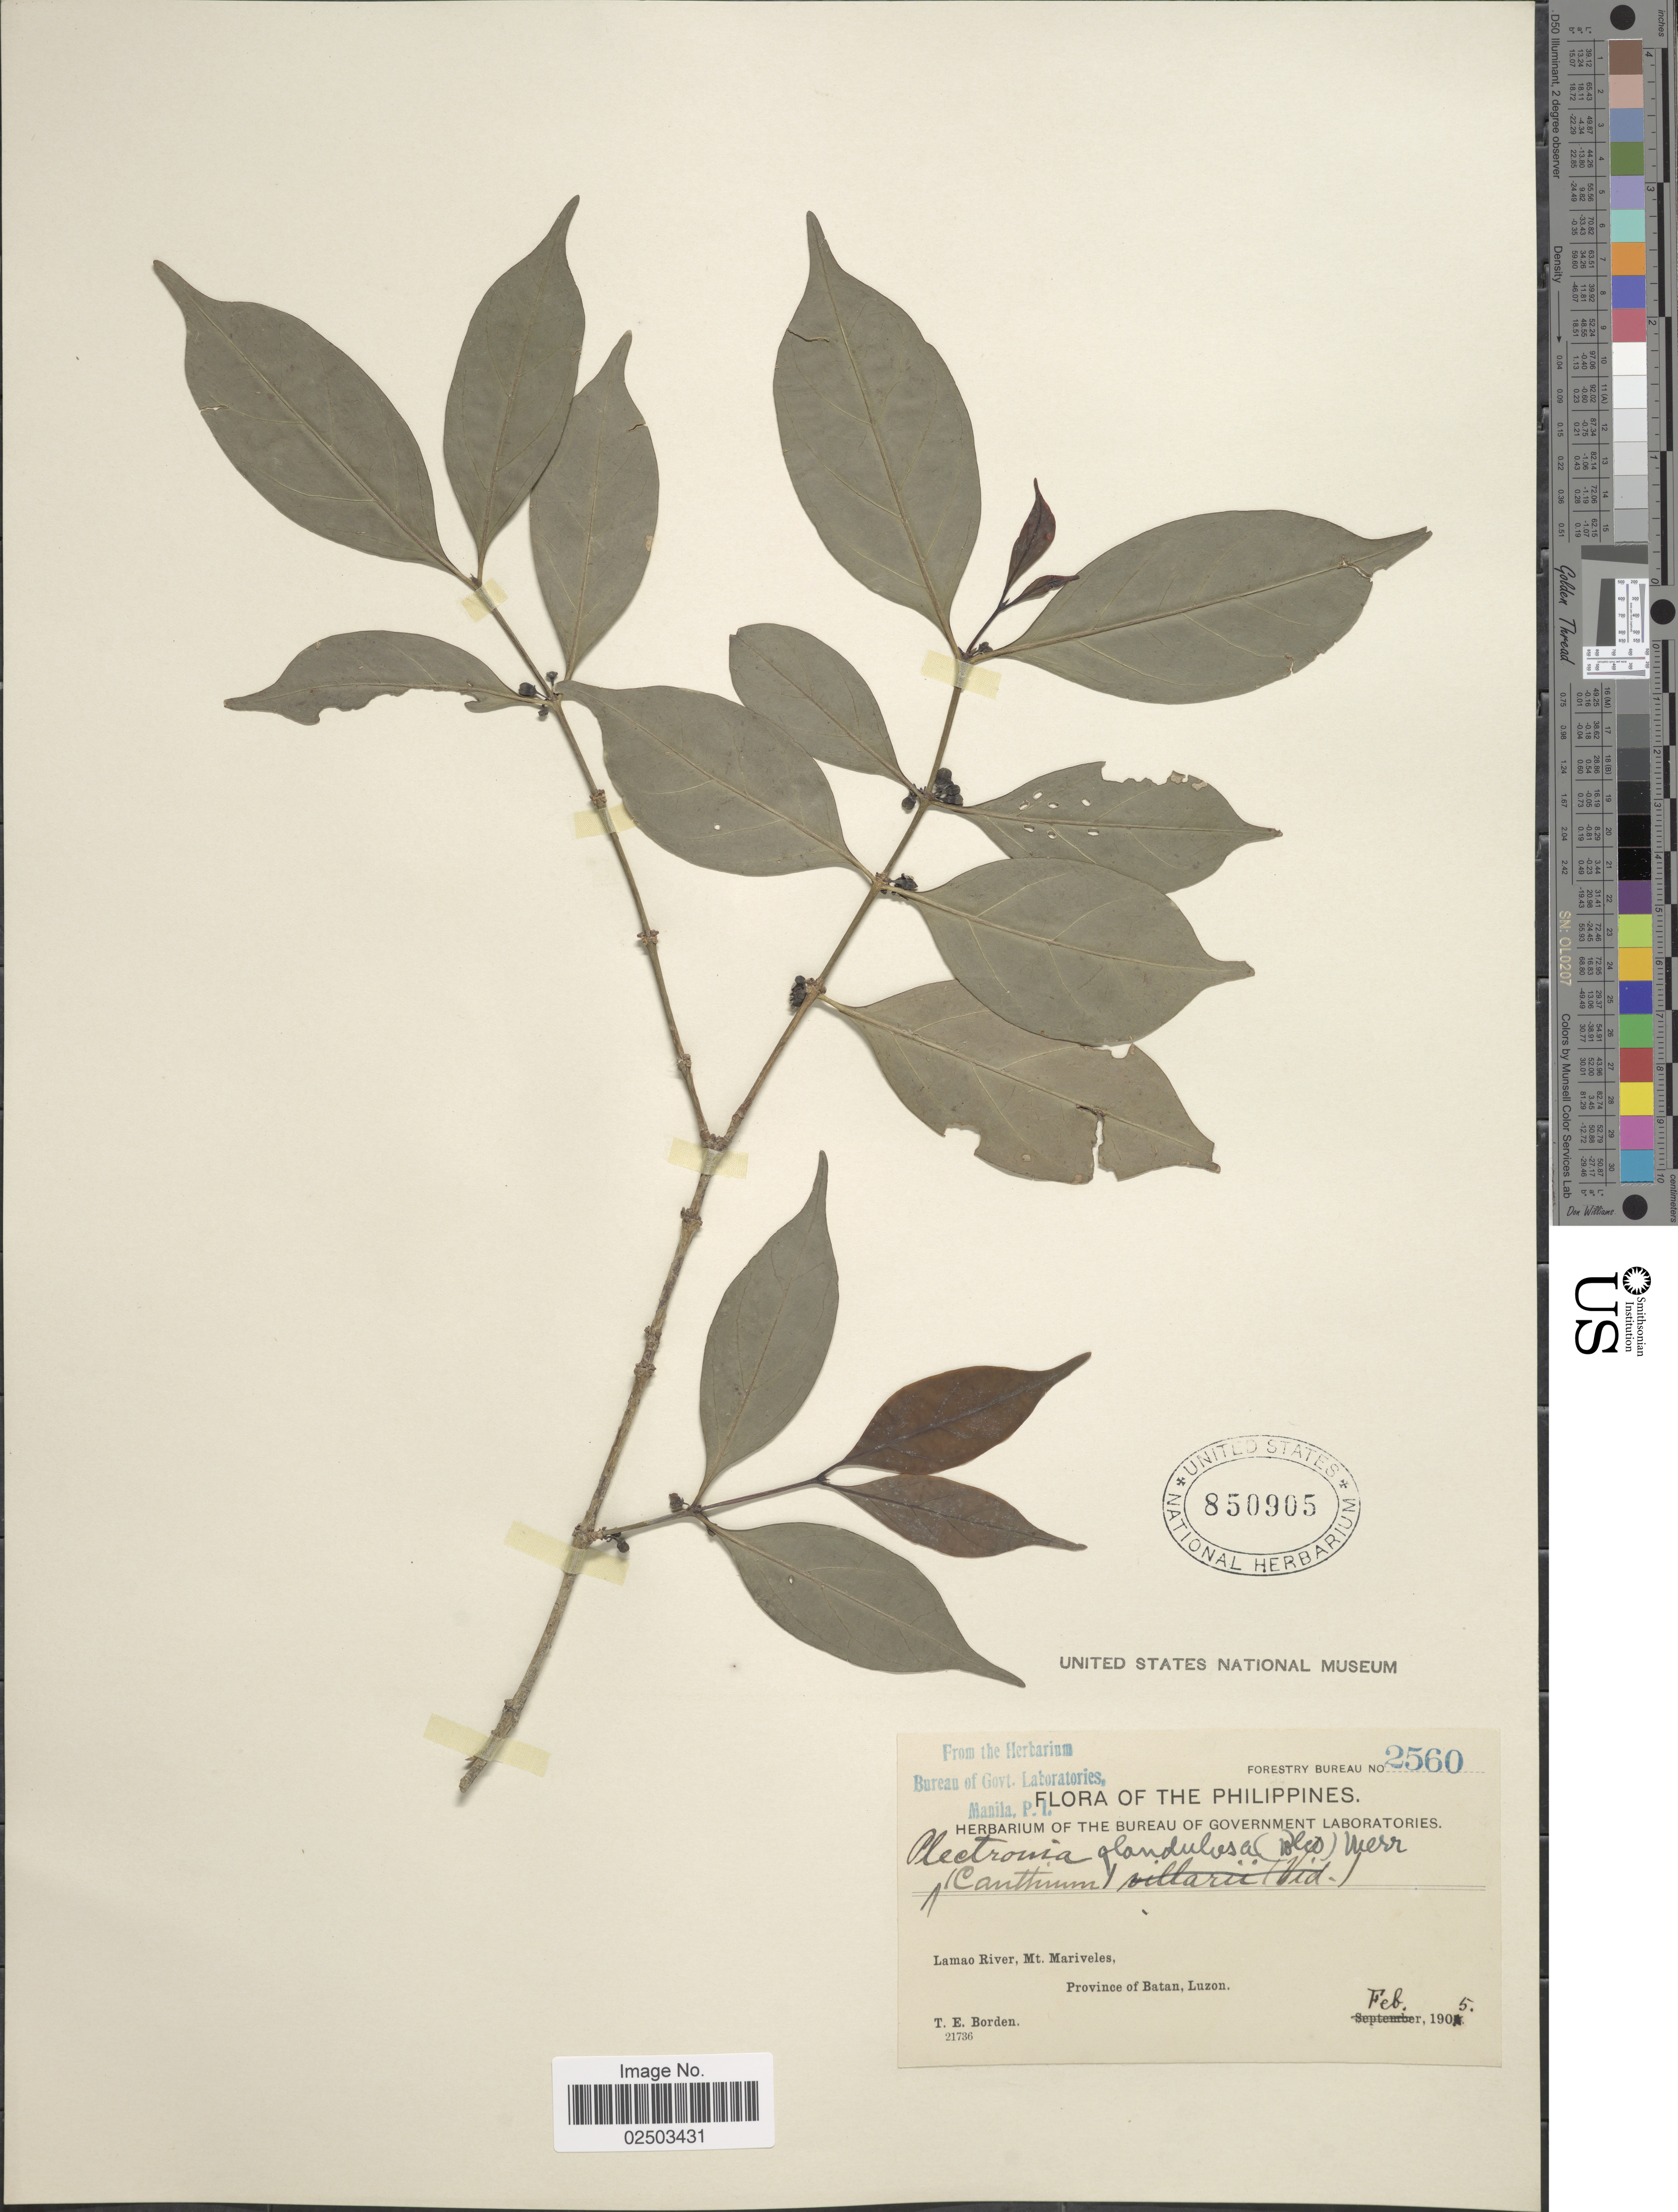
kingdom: Plantae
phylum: Tracheophyta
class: Magnoliopsida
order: Gentianales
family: Rubiaceae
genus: Canthium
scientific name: Canthium glandulosum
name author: (Blanco) Merr.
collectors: T. E. Borden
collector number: Forestry Bureau 2560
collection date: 1905-02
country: Philippines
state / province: Cagayan Valley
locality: Lamao River, Mt. Mariveles, Province of Batan, Luzon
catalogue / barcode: US 850905